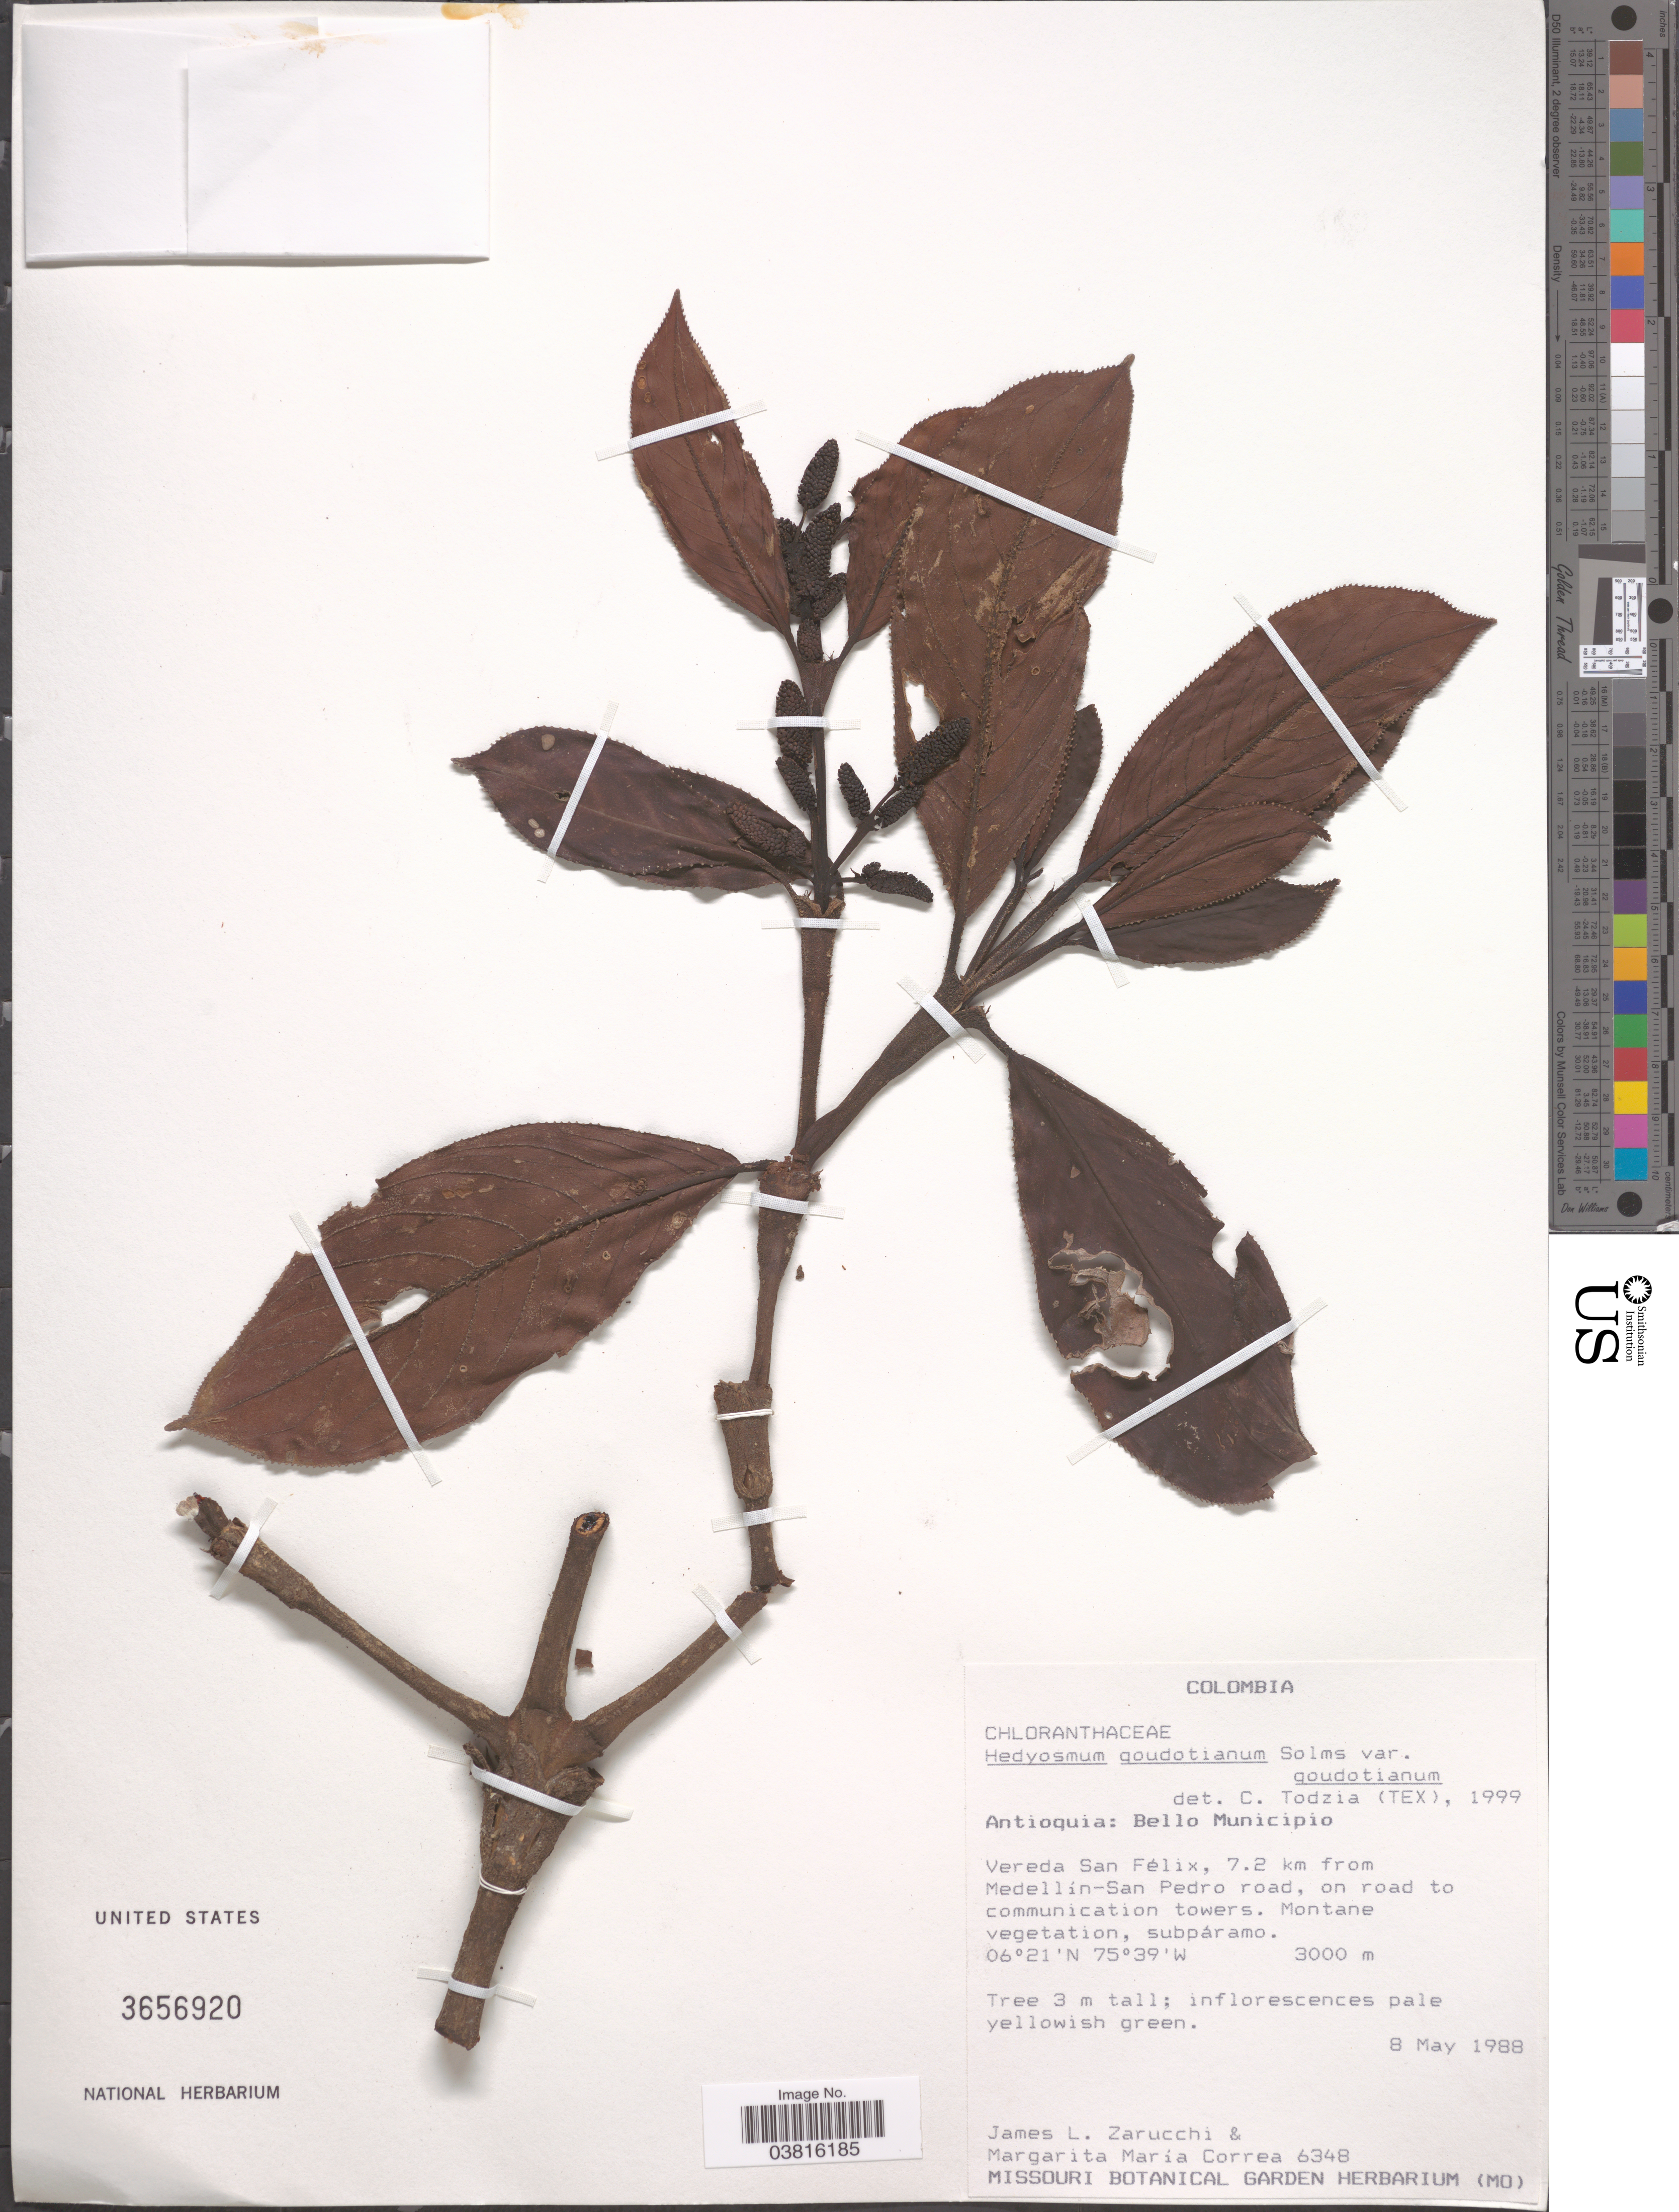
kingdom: Plantae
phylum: Tracheophyta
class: Magnoliopsida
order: Chloranthales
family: Chloranthaceae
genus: Hedyosmum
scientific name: Hedyosmum goudotianum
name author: Solms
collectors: J. L. Zarucchi & M. María Correa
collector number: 6348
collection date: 1988-05-08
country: Colombia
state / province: Antioquia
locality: Bello Municipio. Vereda San Félix, 7.2 km from Medellín-San Pedro road, on road to communication towers. Subpáramo.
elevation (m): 3000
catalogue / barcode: US 3656920